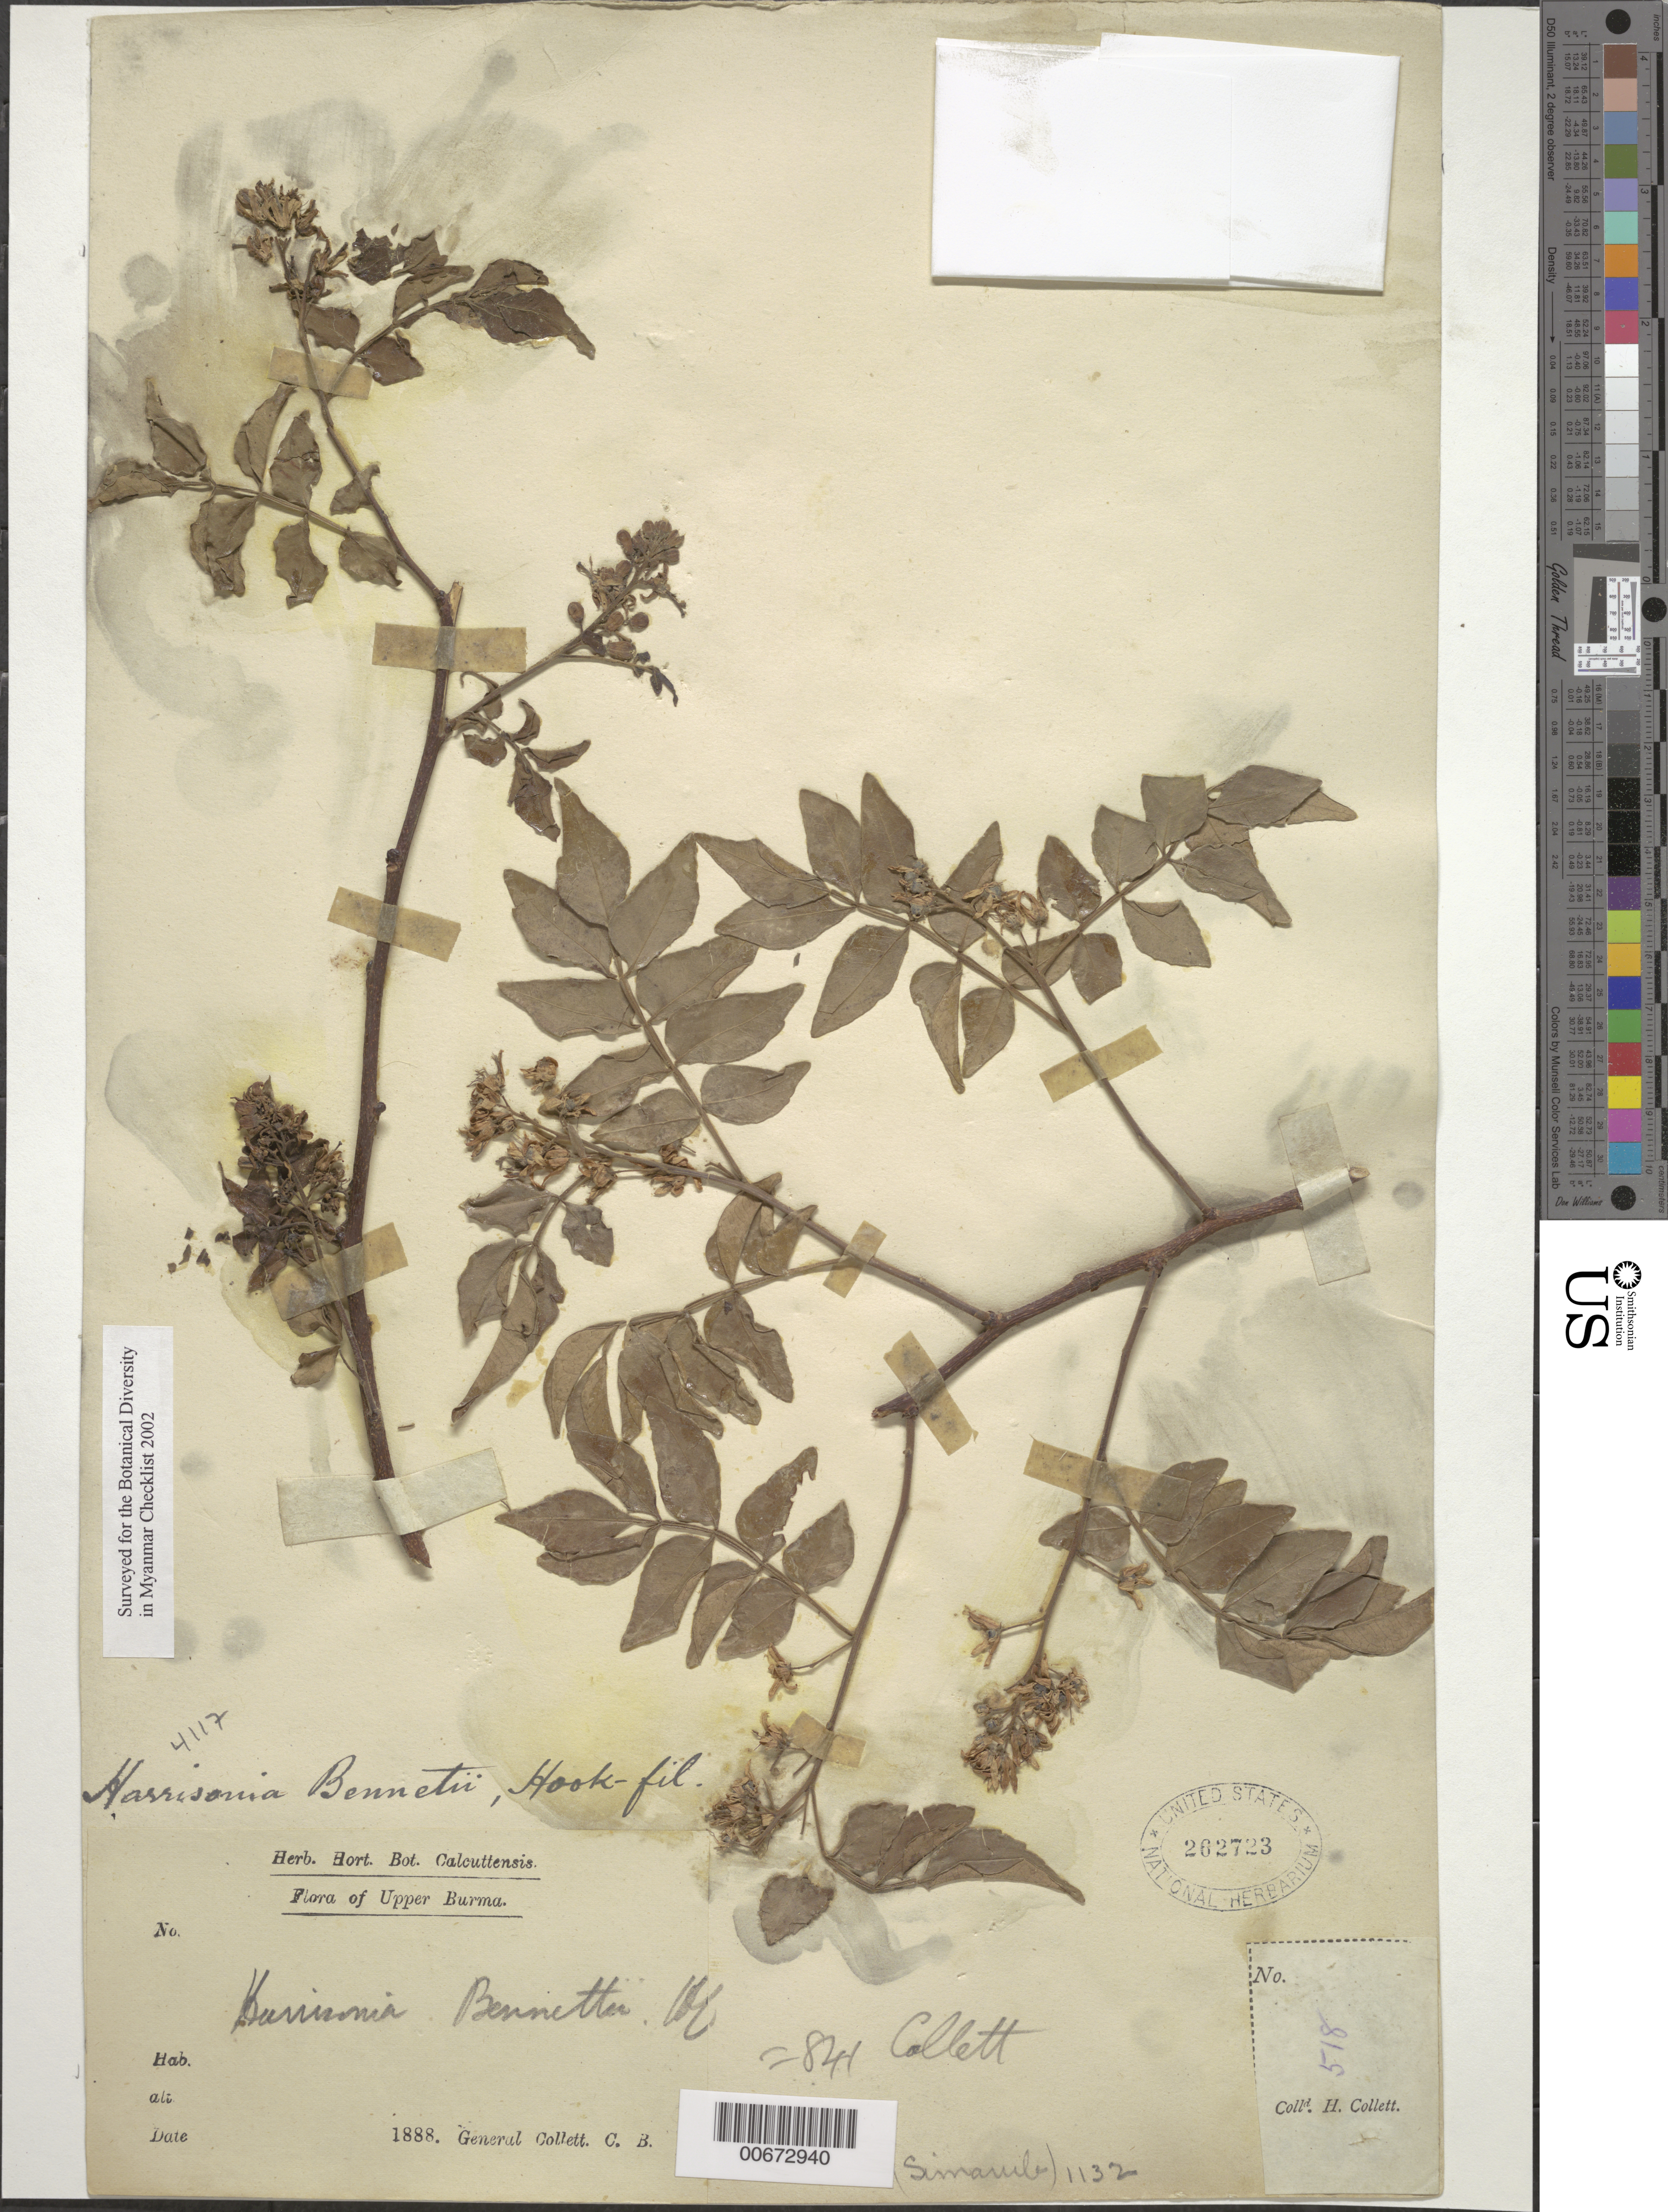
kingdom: Plantae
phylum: Tracheophyta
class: Magnoliopsida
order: Sapindales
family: Rutaceae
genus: Harrisonia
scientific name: Harrisonia bennettii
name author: Hook. f.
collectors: C. B. Collett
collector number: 518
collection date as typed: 1888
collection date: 1888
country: Myanmar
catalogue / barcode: US 262723